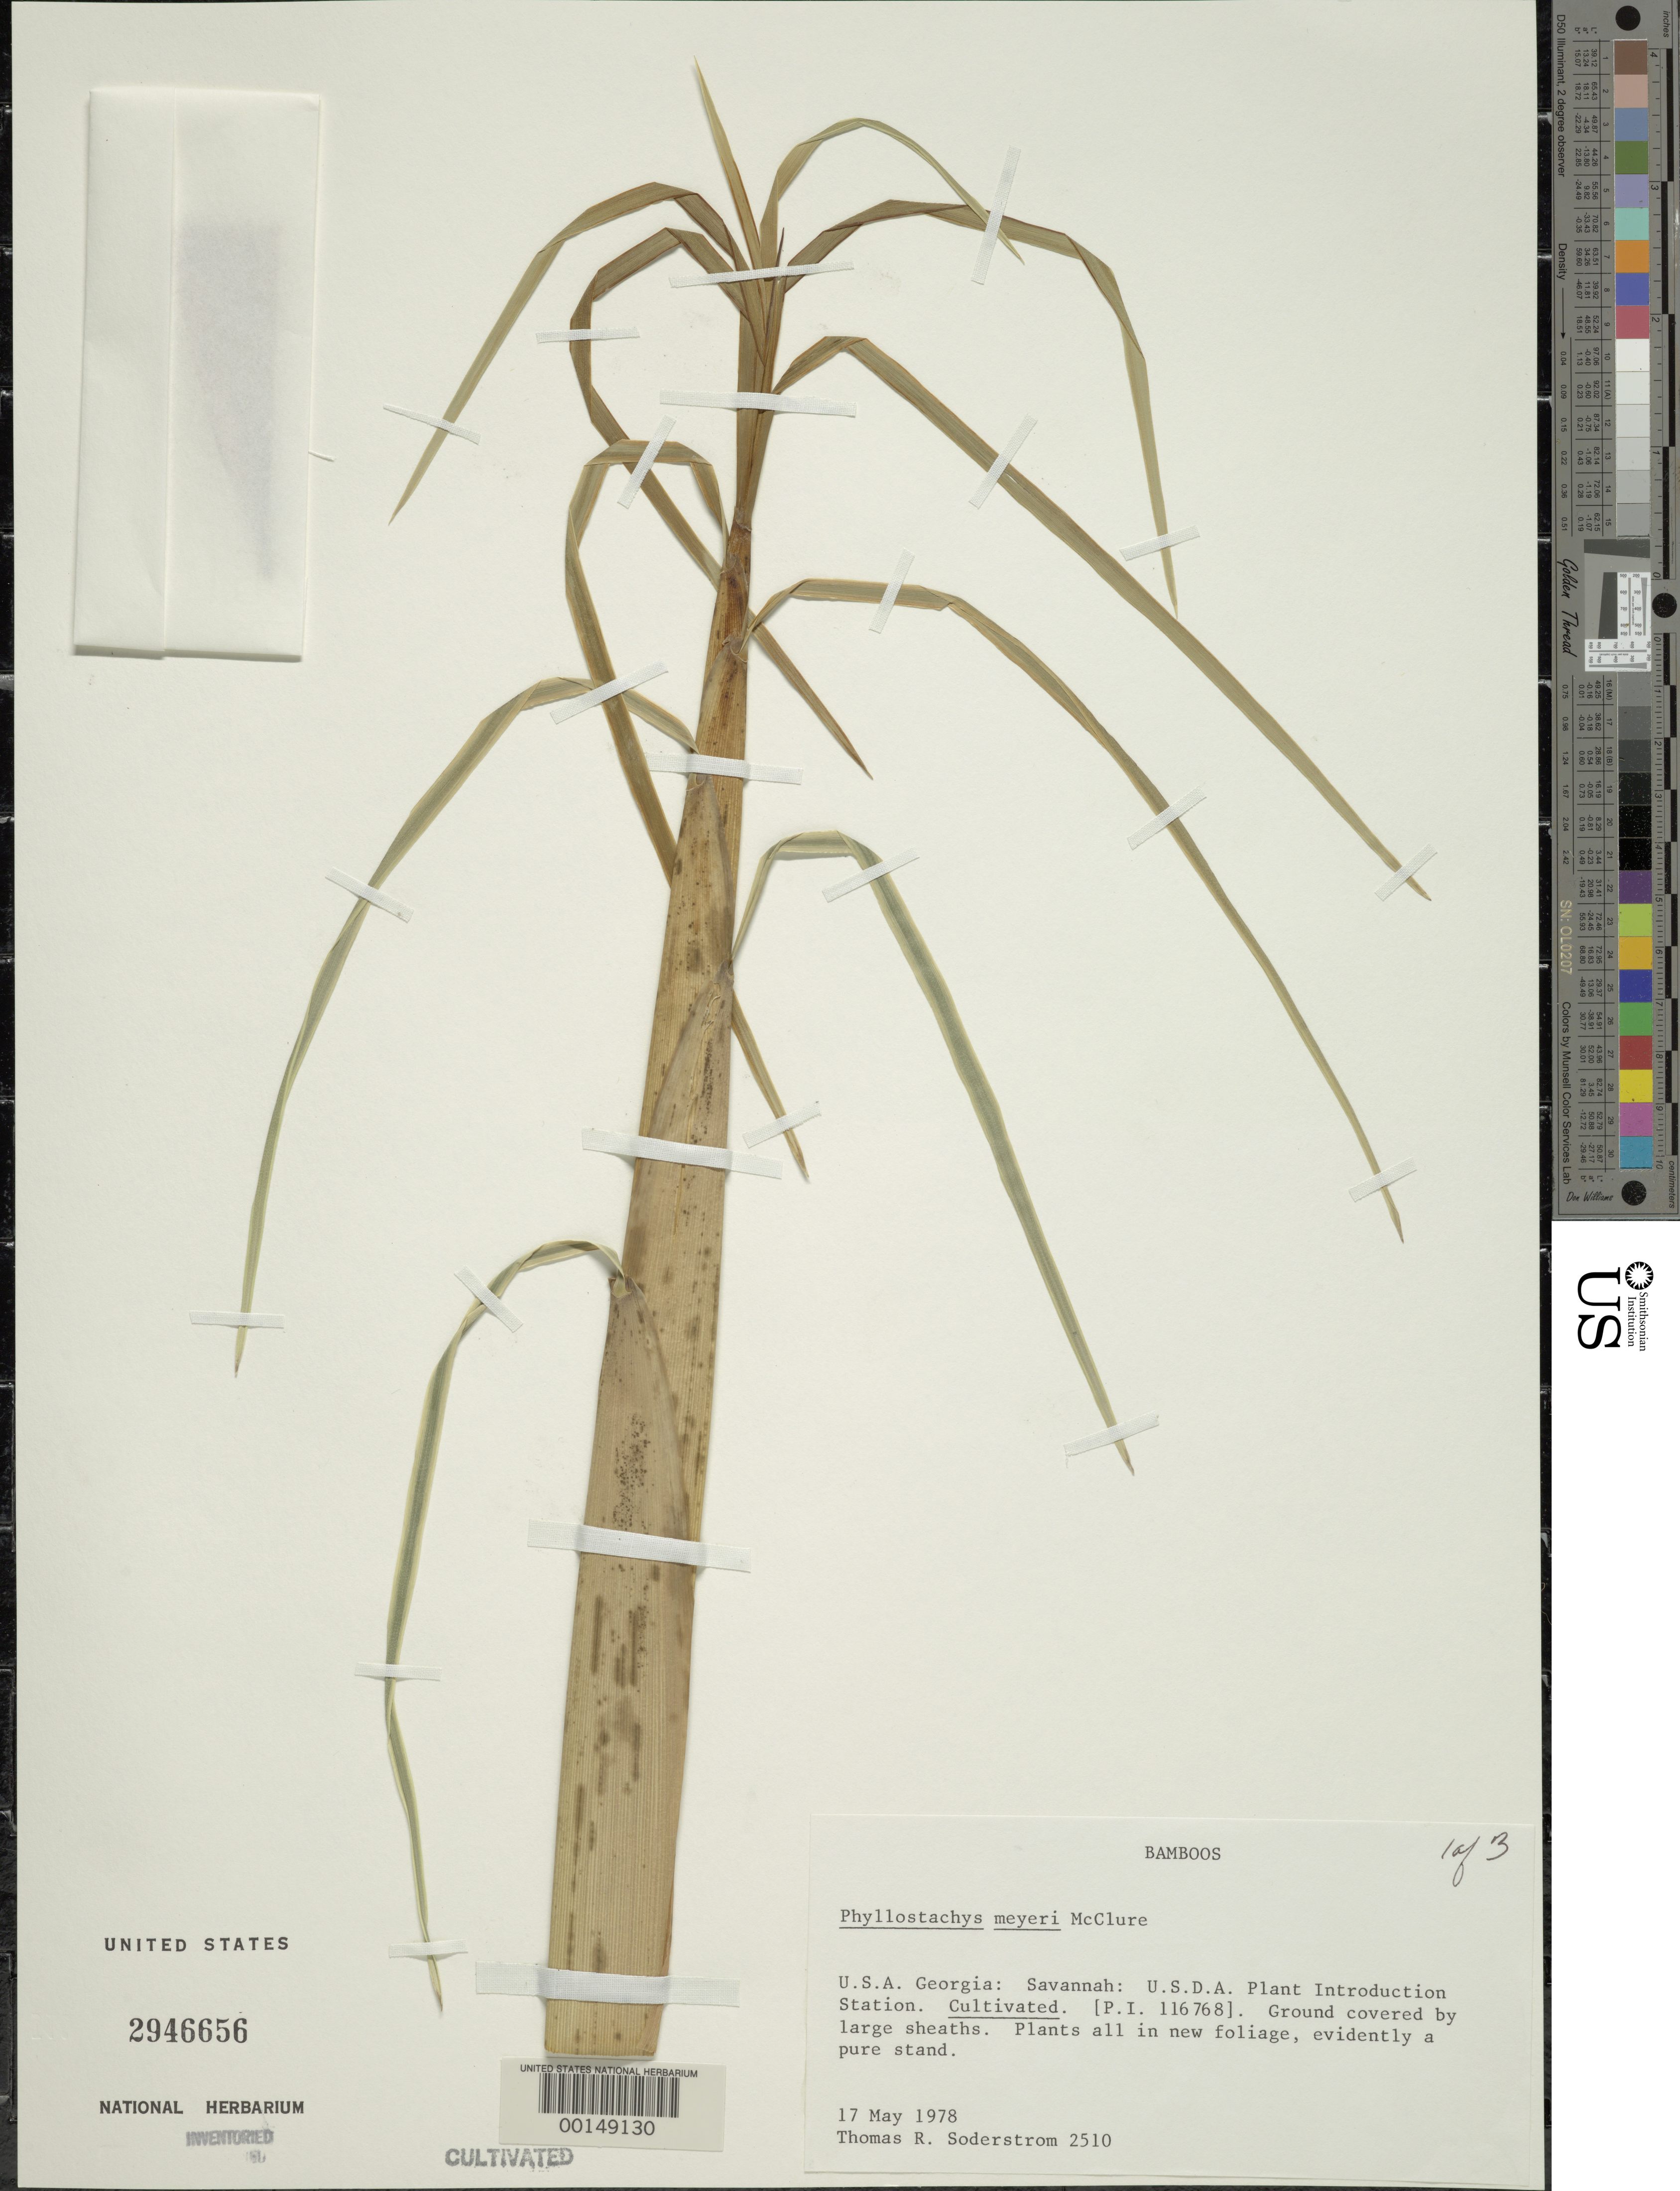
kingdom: Plantae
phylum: Tracheophyta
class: Liliopsida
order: Poales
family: Poaceae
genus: Phyllostachys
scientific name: Phyllostachys meyeri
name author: McClure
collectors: T. R. Soderstrom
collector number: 2510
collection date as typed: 17 May 1978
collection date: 1978-05-17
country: United States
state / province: Georgia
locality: Savannah, barbour lathrop p.i. garden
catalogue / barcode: US 2946656